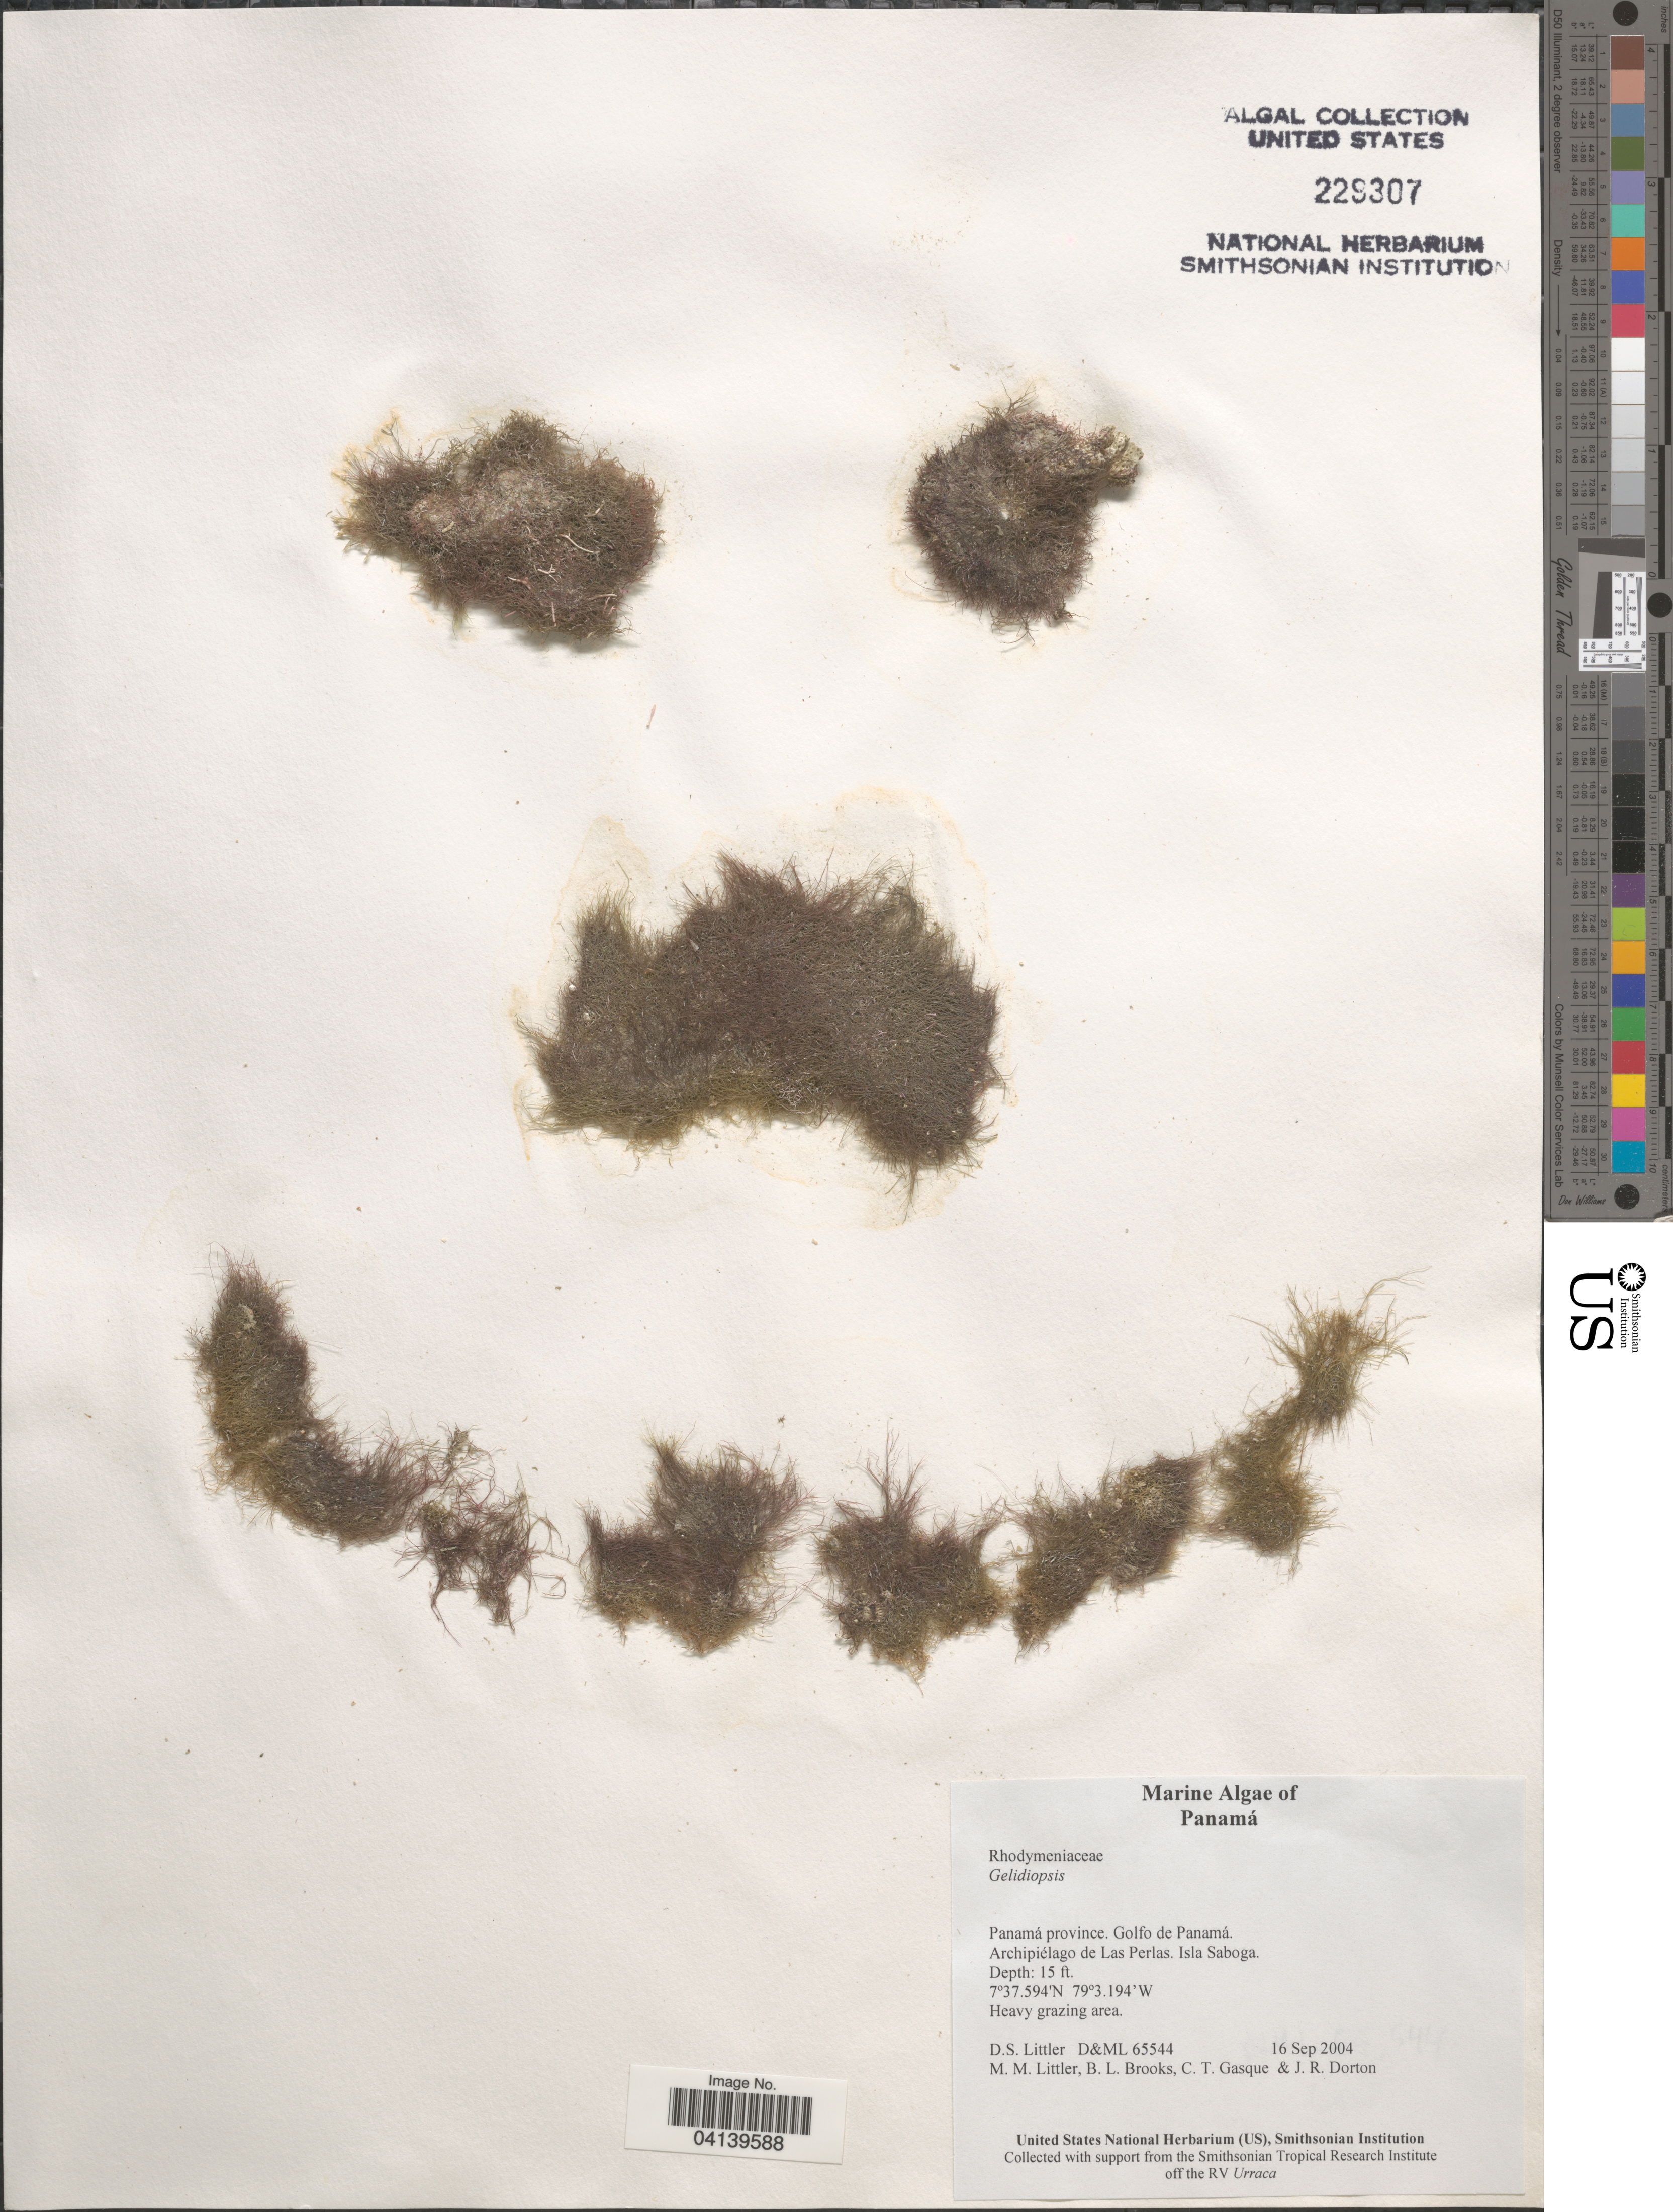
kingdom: Plantae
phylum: Rhodophyta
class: Florideophyceae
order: Rhodymeniales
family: Lomentariaceae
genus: Ceratodictyon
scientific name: Ceratodictyon sp.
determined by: Algae name updating Project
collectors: D. S. Littler, B. Brooks, C. Gasque & J. Dorton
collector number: D&ML65544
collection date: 2004-09-16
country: Panama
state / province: Panamá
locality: Golfo de Panamá. Archipiélago de Las Perlas. Isla Saboga.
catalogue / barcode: US 229307